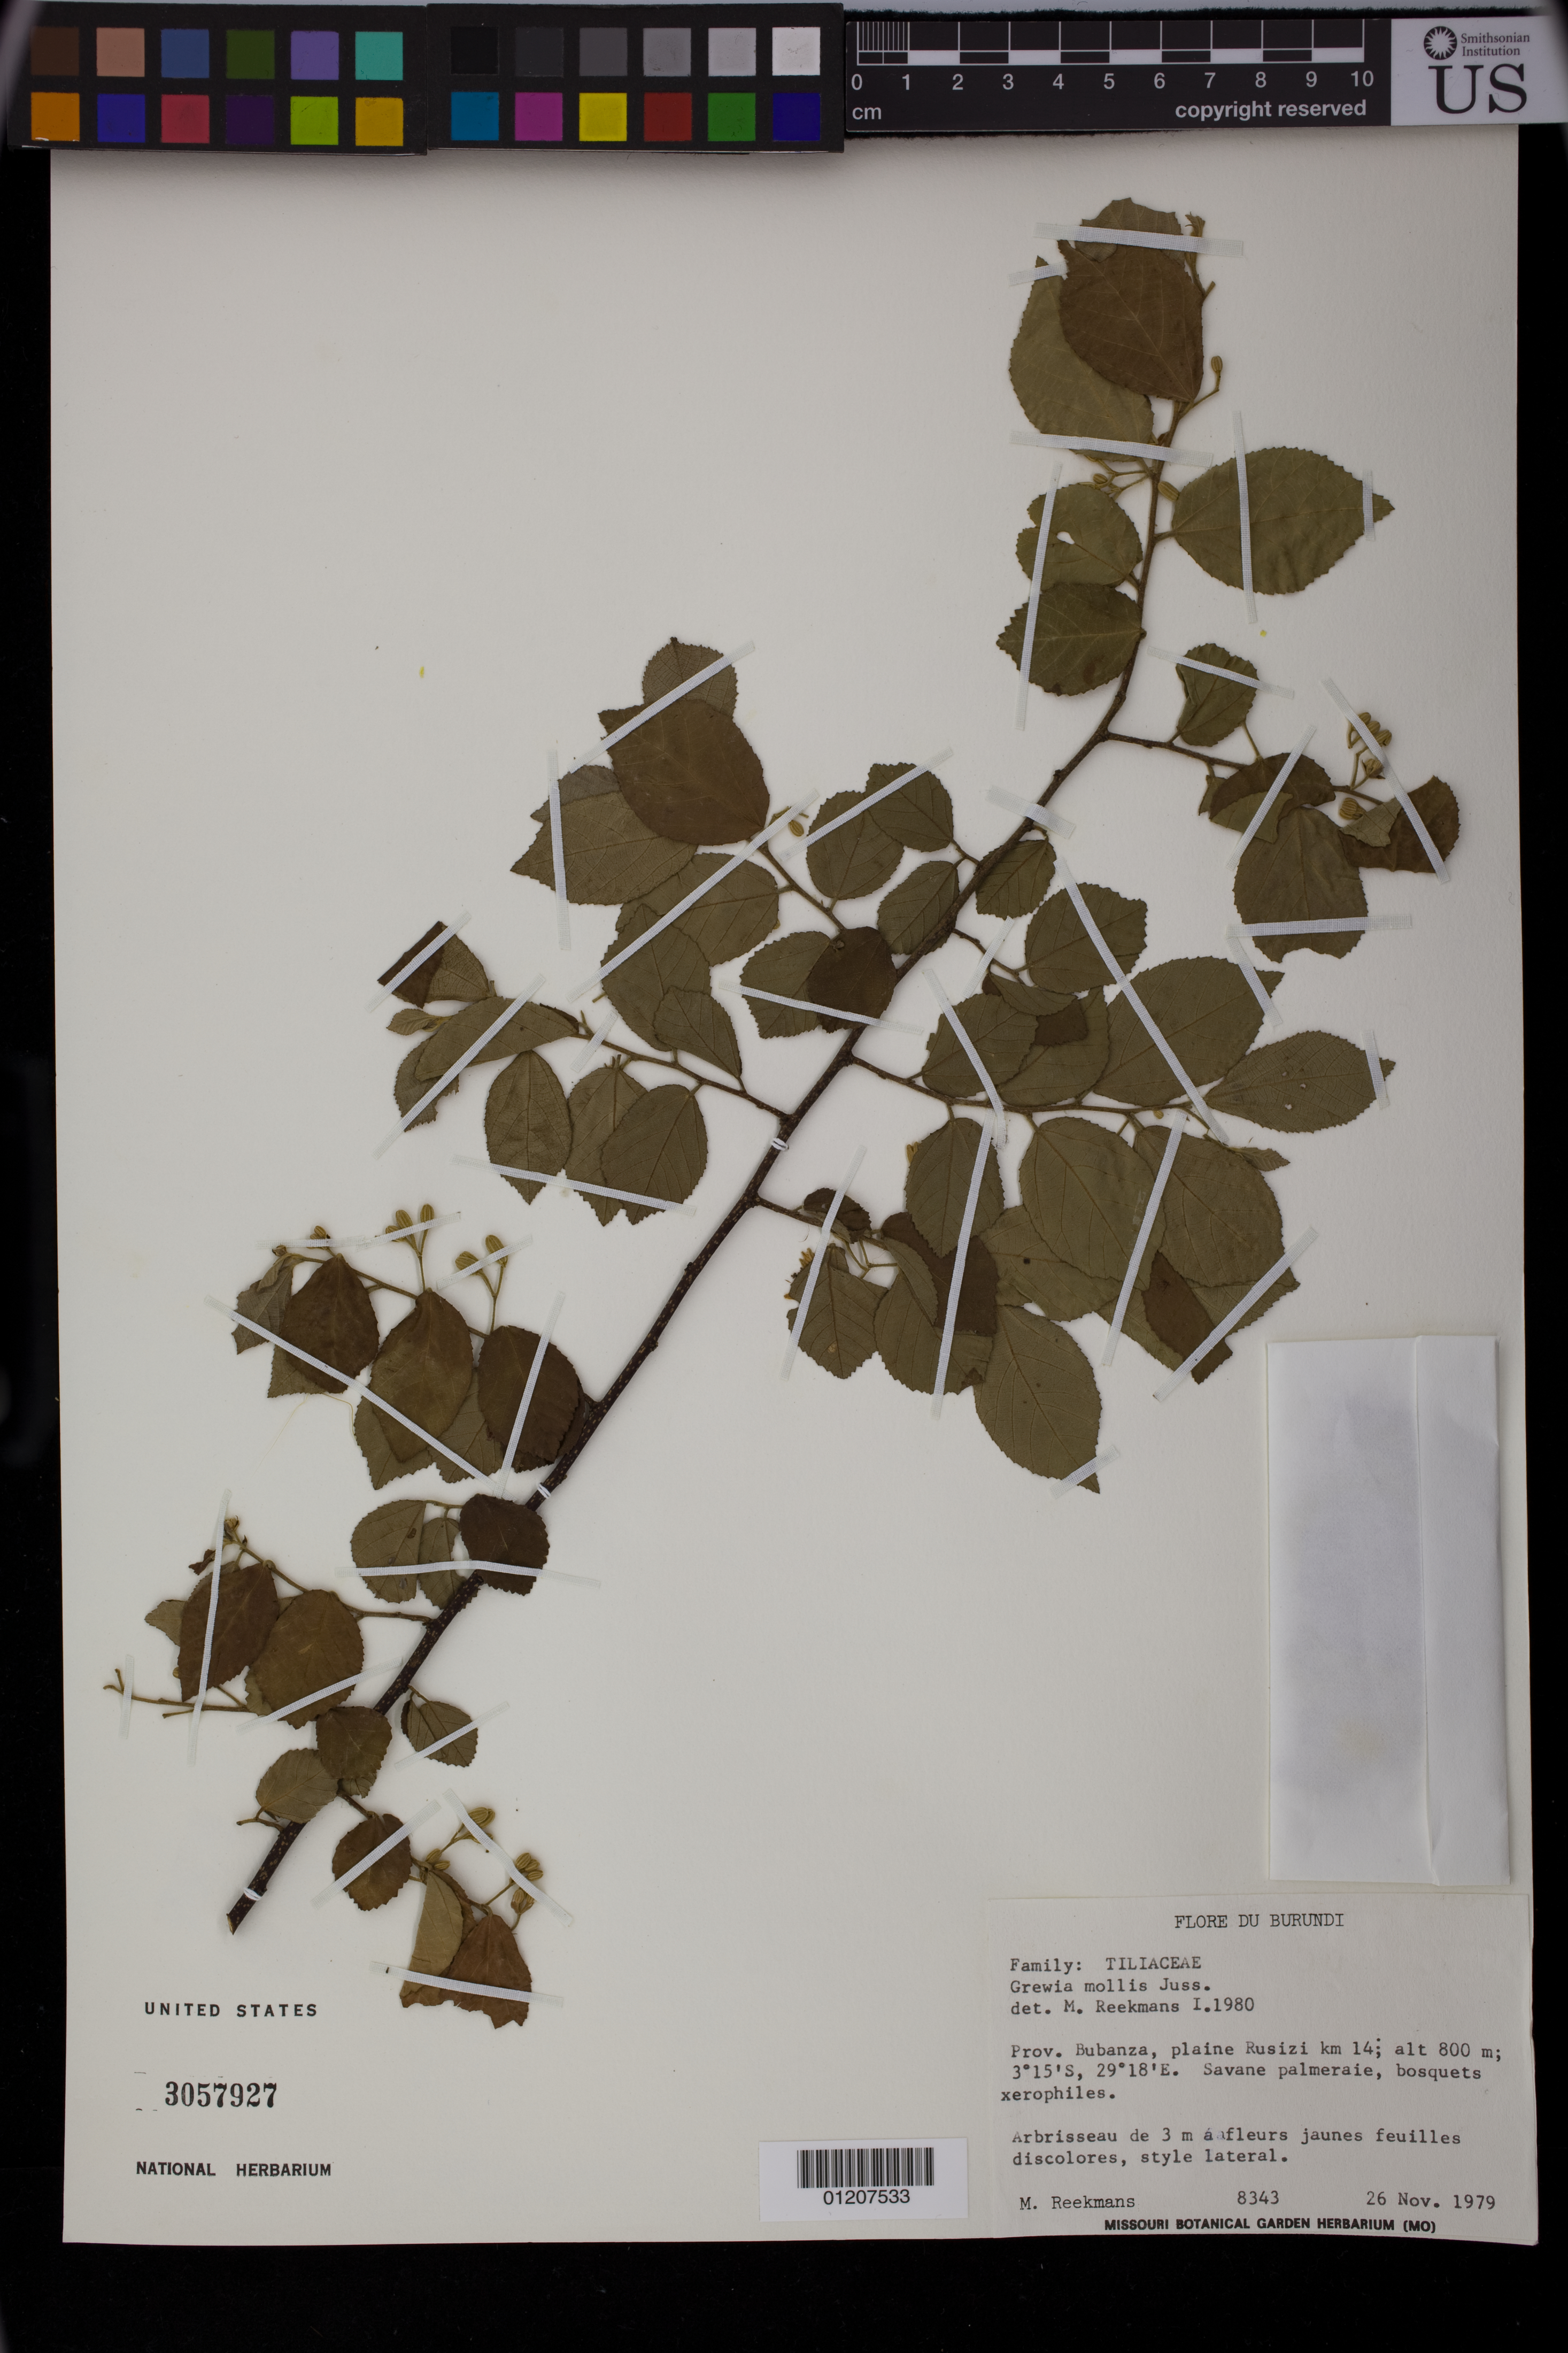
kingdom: Plantae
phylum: Tracheophyta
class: Magnoliopsida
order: Malvales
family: Malvaceae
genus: Grewia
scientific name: Grewia mollis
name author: Juss.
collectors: M. Reekmans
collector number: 8343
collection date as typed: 26 Nov 1979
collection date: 1979-11-26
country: Burundi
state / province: Bubanza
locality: Prov. Bubanza, plaine Rusizi km 14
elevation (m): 800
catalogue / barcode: US 3057927